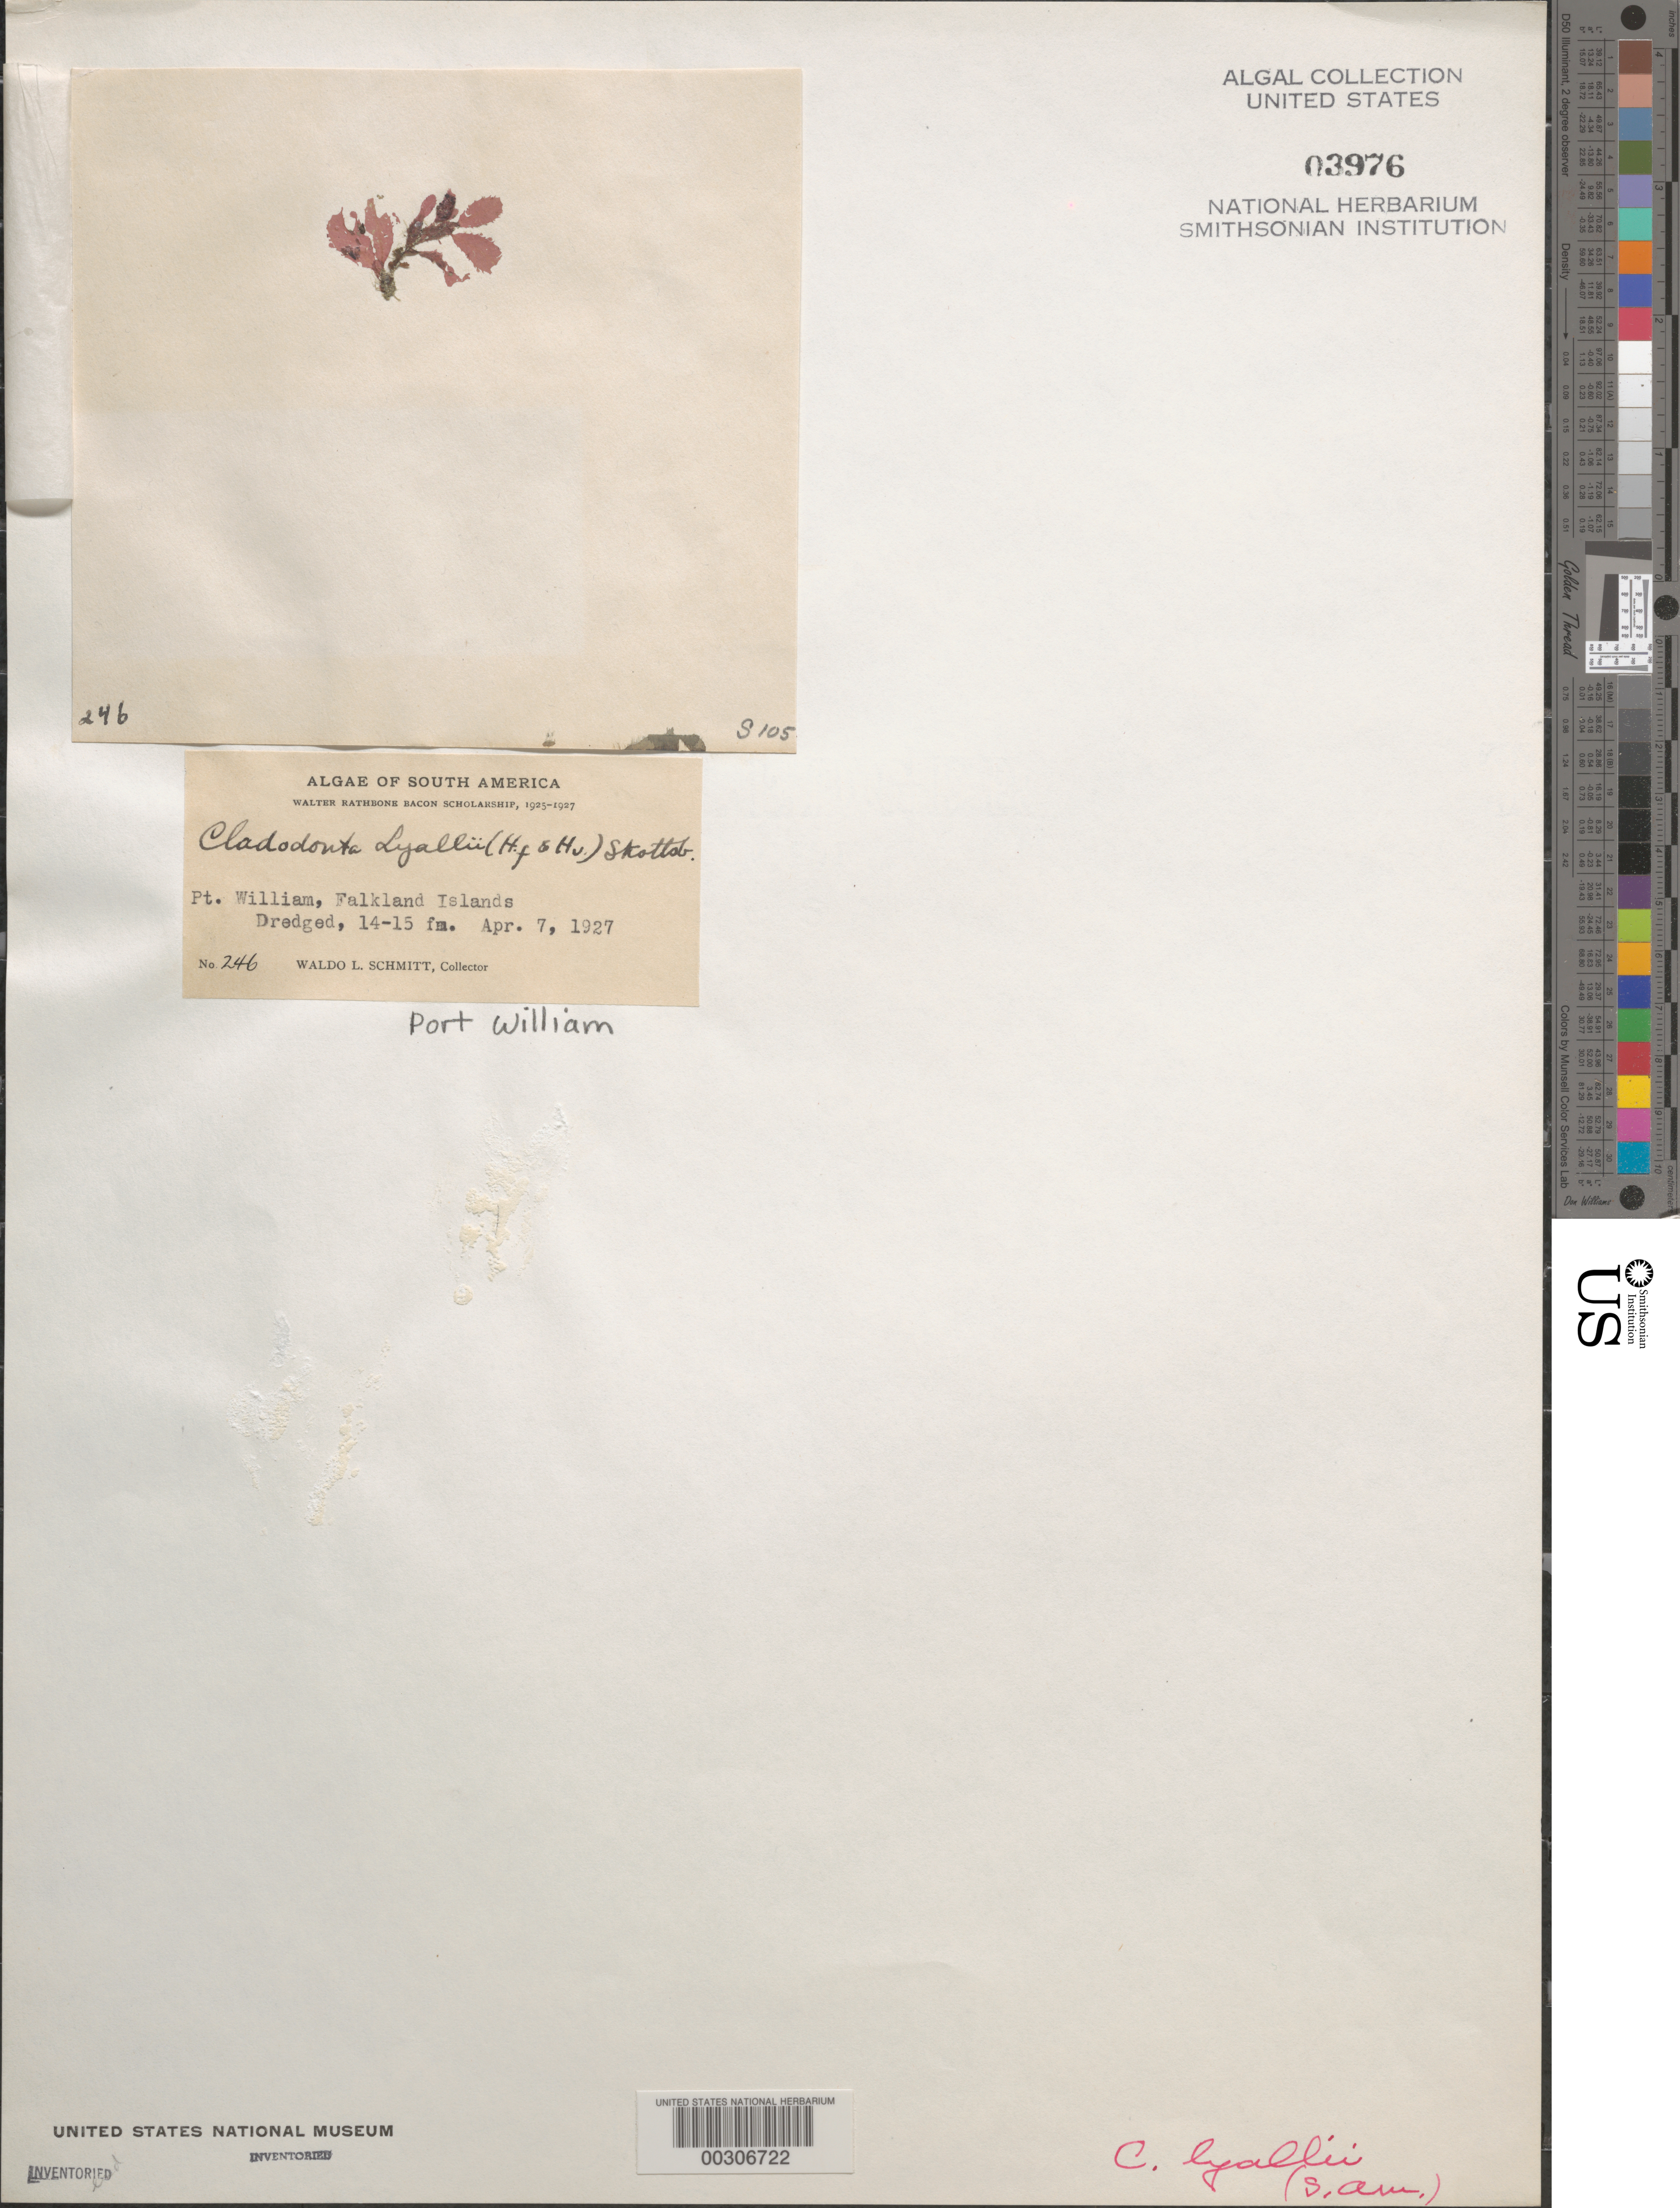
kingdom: Plantae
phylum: Rhodophyta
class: Florideophyceae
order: Ceramiales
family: Delesseriaceae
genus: Cladodonta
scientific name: Cladodonta lyallii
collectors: W. L. Schmitt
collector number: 246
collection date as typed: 07 Apr 1927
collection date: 1927-04-07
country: Falkland Islands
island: East Falkland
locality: Port William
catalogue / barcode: US 3976